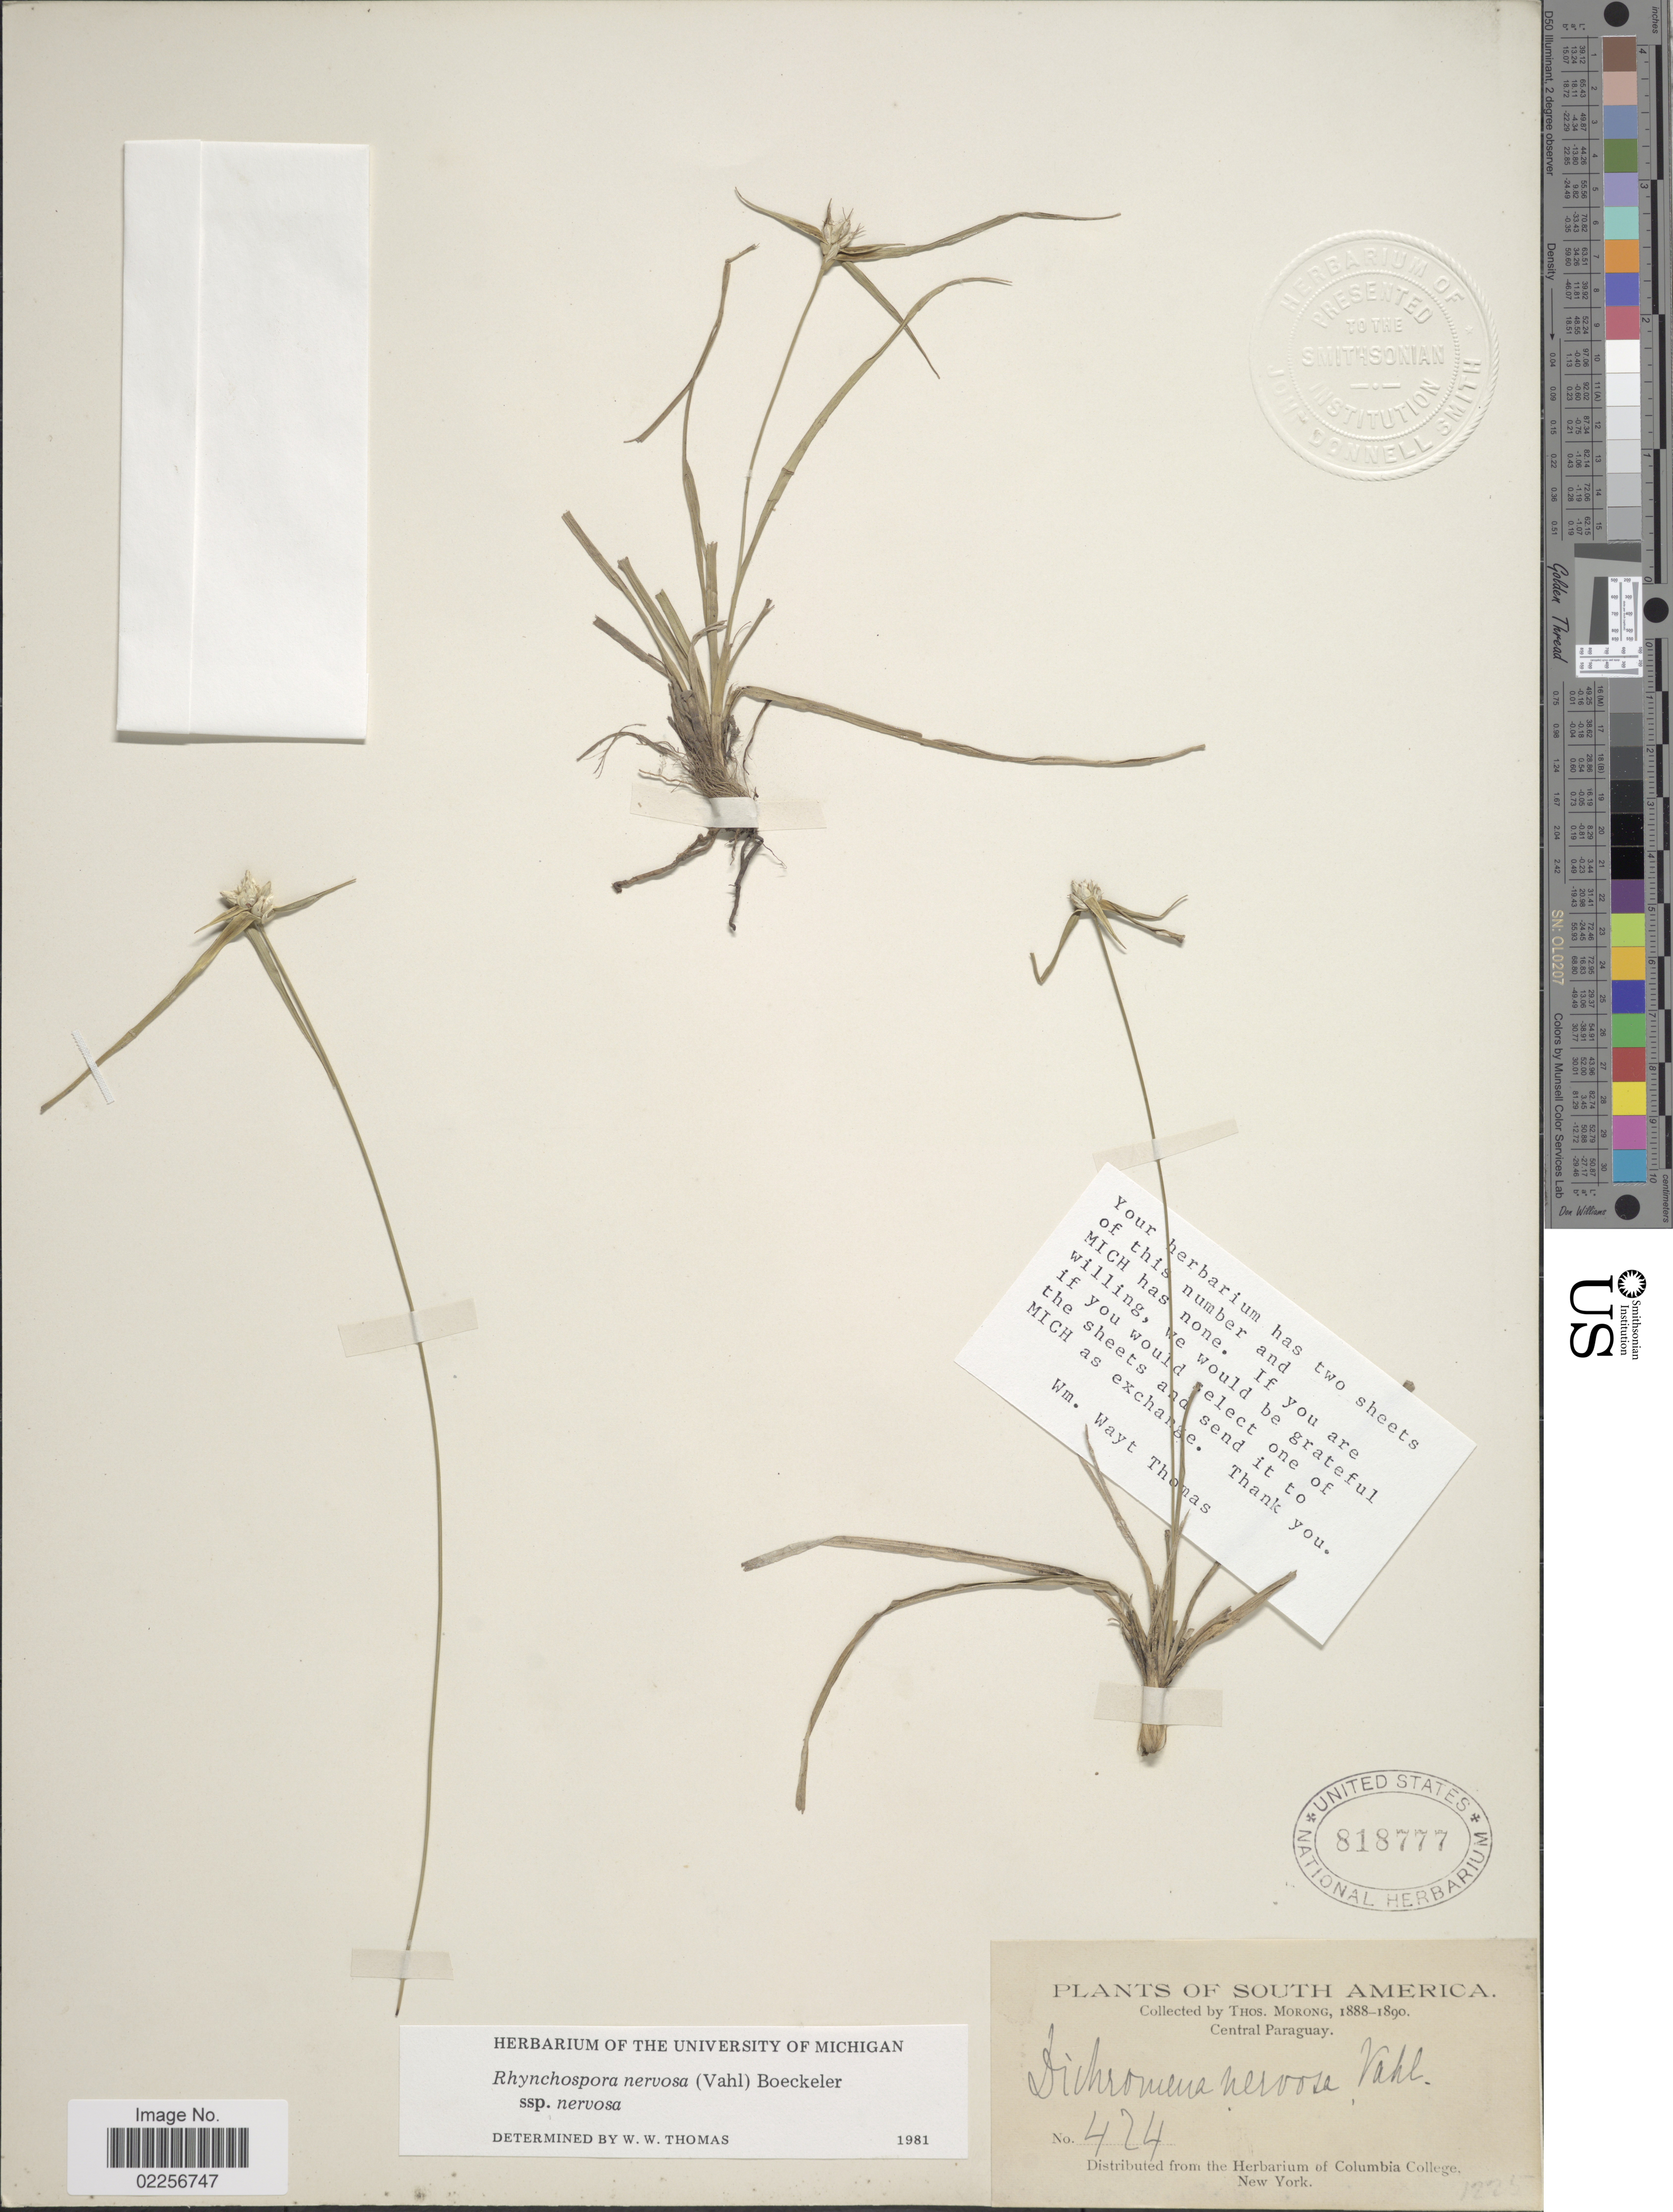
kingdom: Plantae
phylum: Tracheophyta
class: Liliopsida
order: Poales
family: Cyperaceae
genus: Rhynchospora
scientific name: Rhynchospora nervosa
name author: (Vahl) Boeckeler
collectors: ex herb. T. Morong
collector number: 424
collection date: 1888/1890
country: Paraguay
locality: Central Paraguay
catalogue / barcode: US 818777